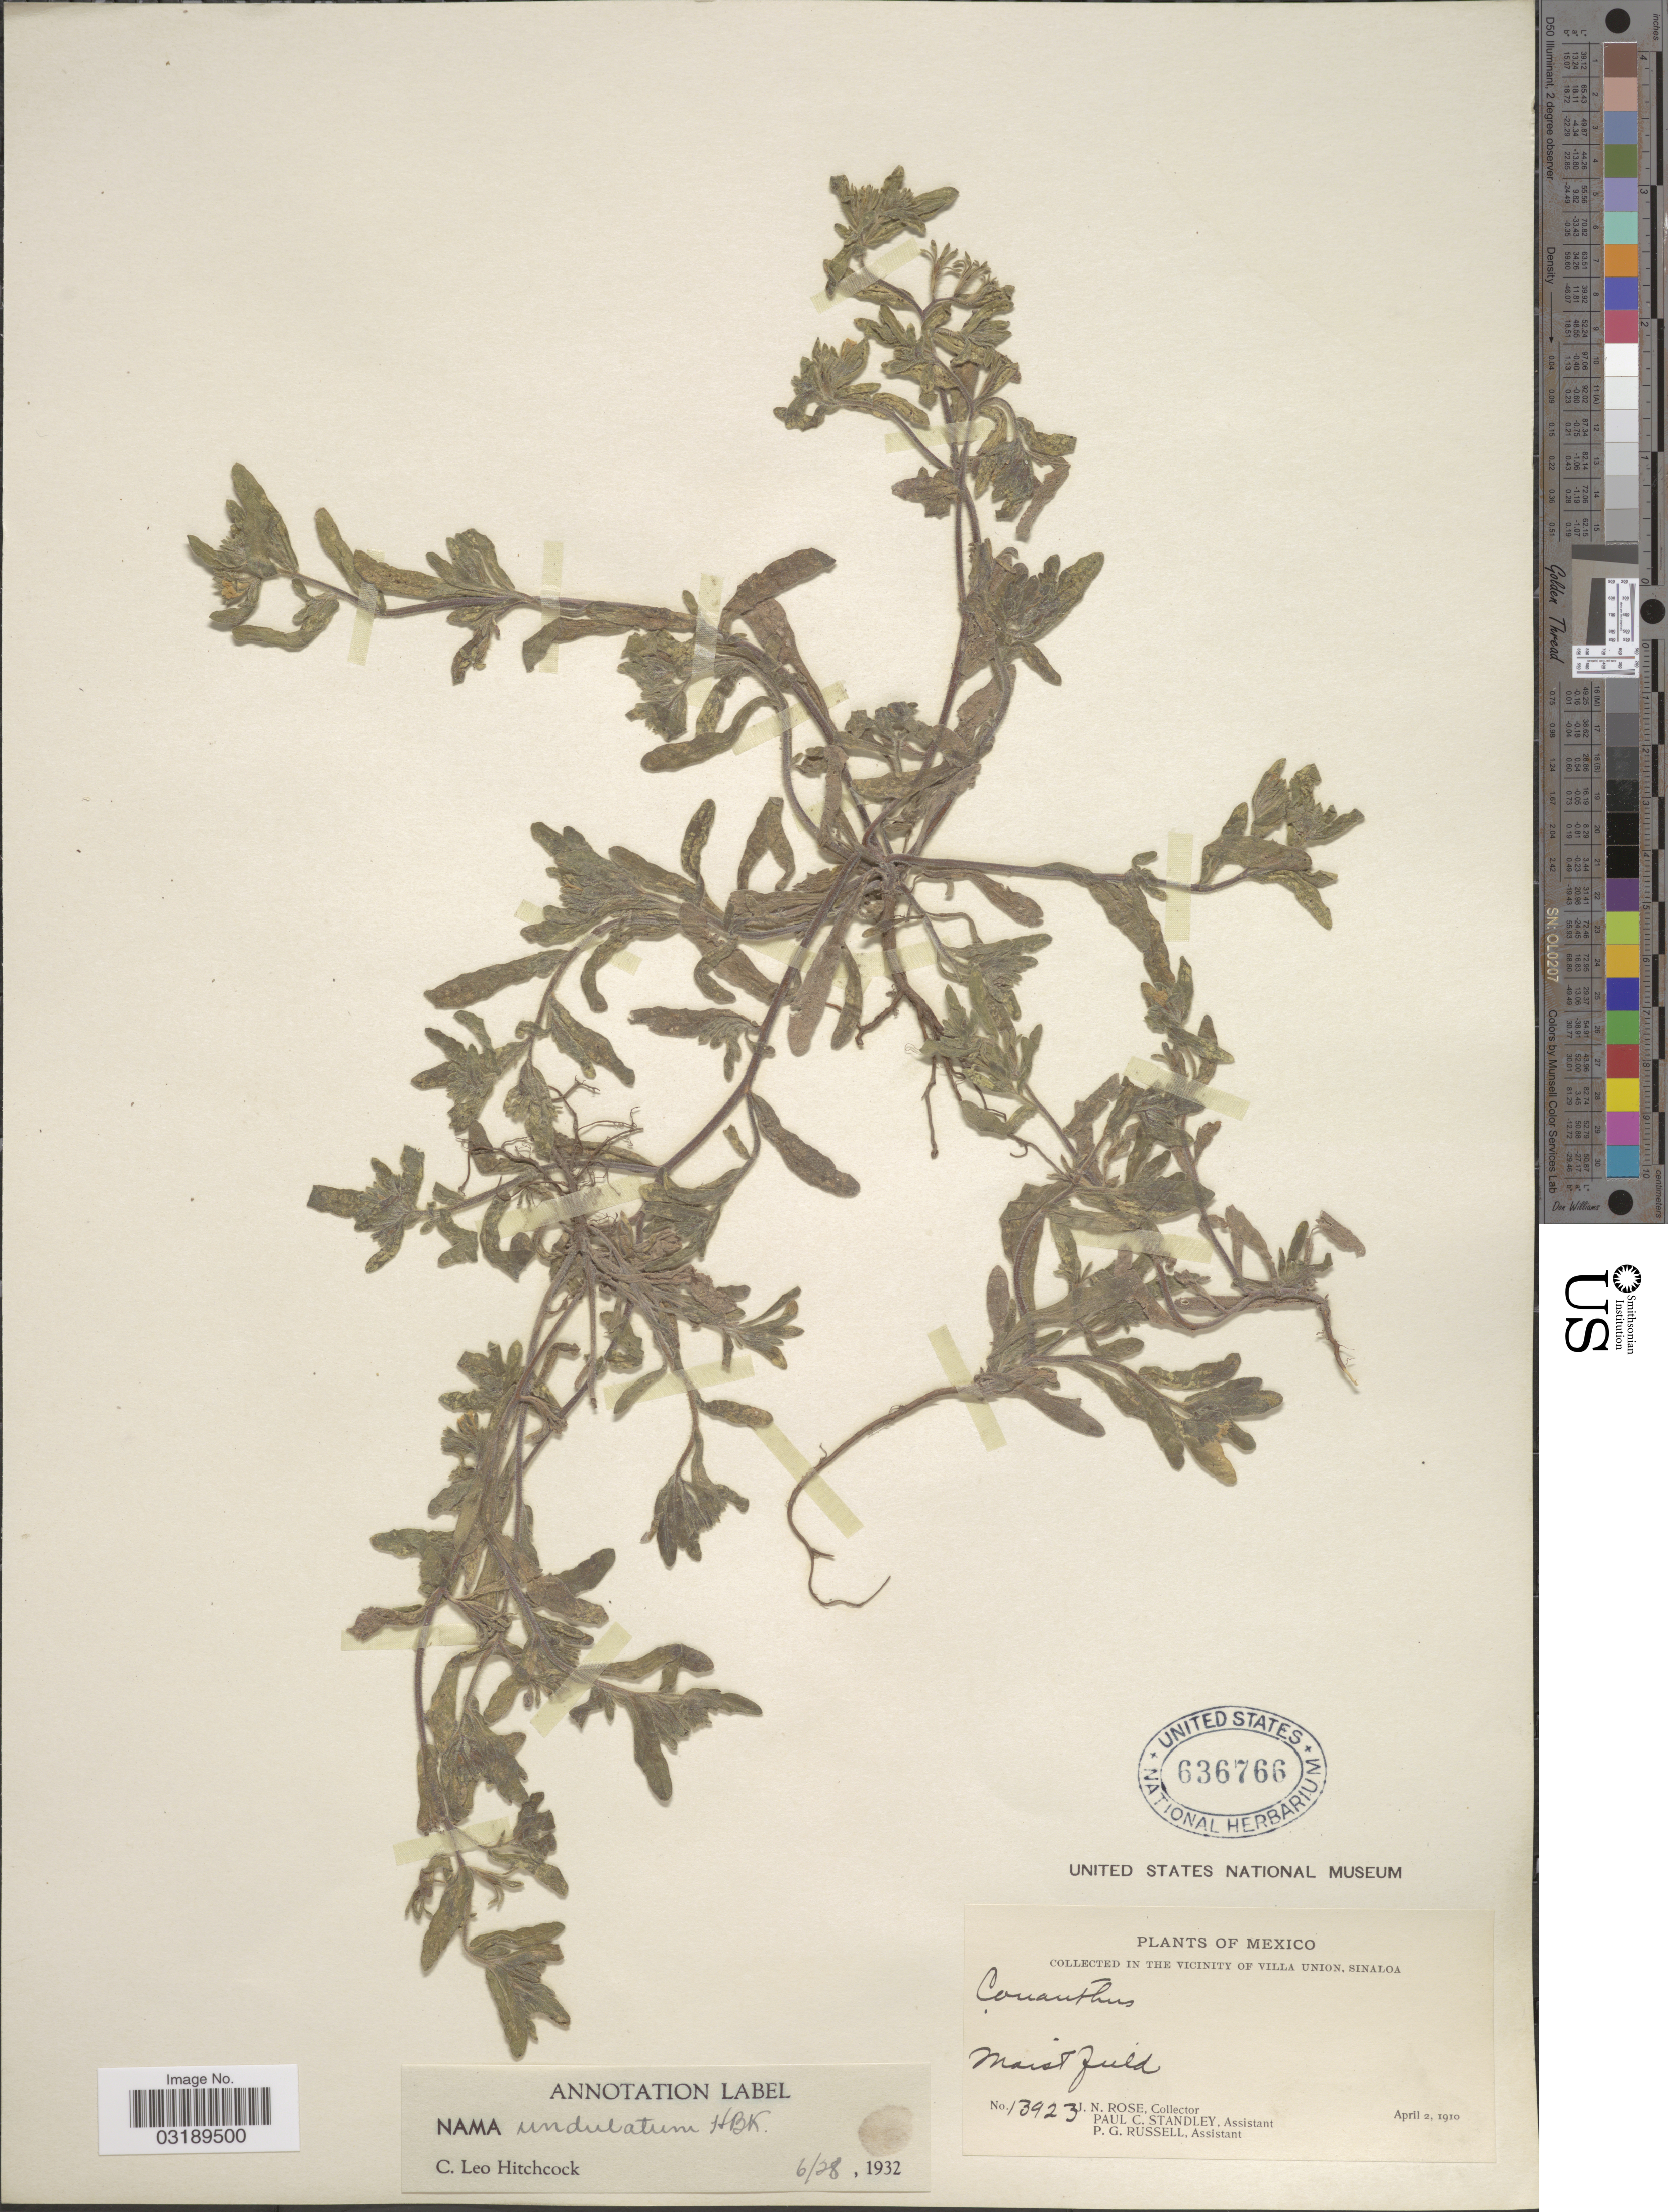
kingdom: Plantae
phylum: Tracheophyta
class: Magnoliopsida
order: Boraginales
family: Namaceae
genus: Nama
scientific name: Nama undulatum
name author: Kunth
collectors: J. N. Rose, P. C. Standley & P. G. Russell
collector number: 13923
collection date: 1910-04-02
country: Mexico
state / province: Sinaloa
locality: Vicinity of Villa Union.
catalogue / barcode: US 636766